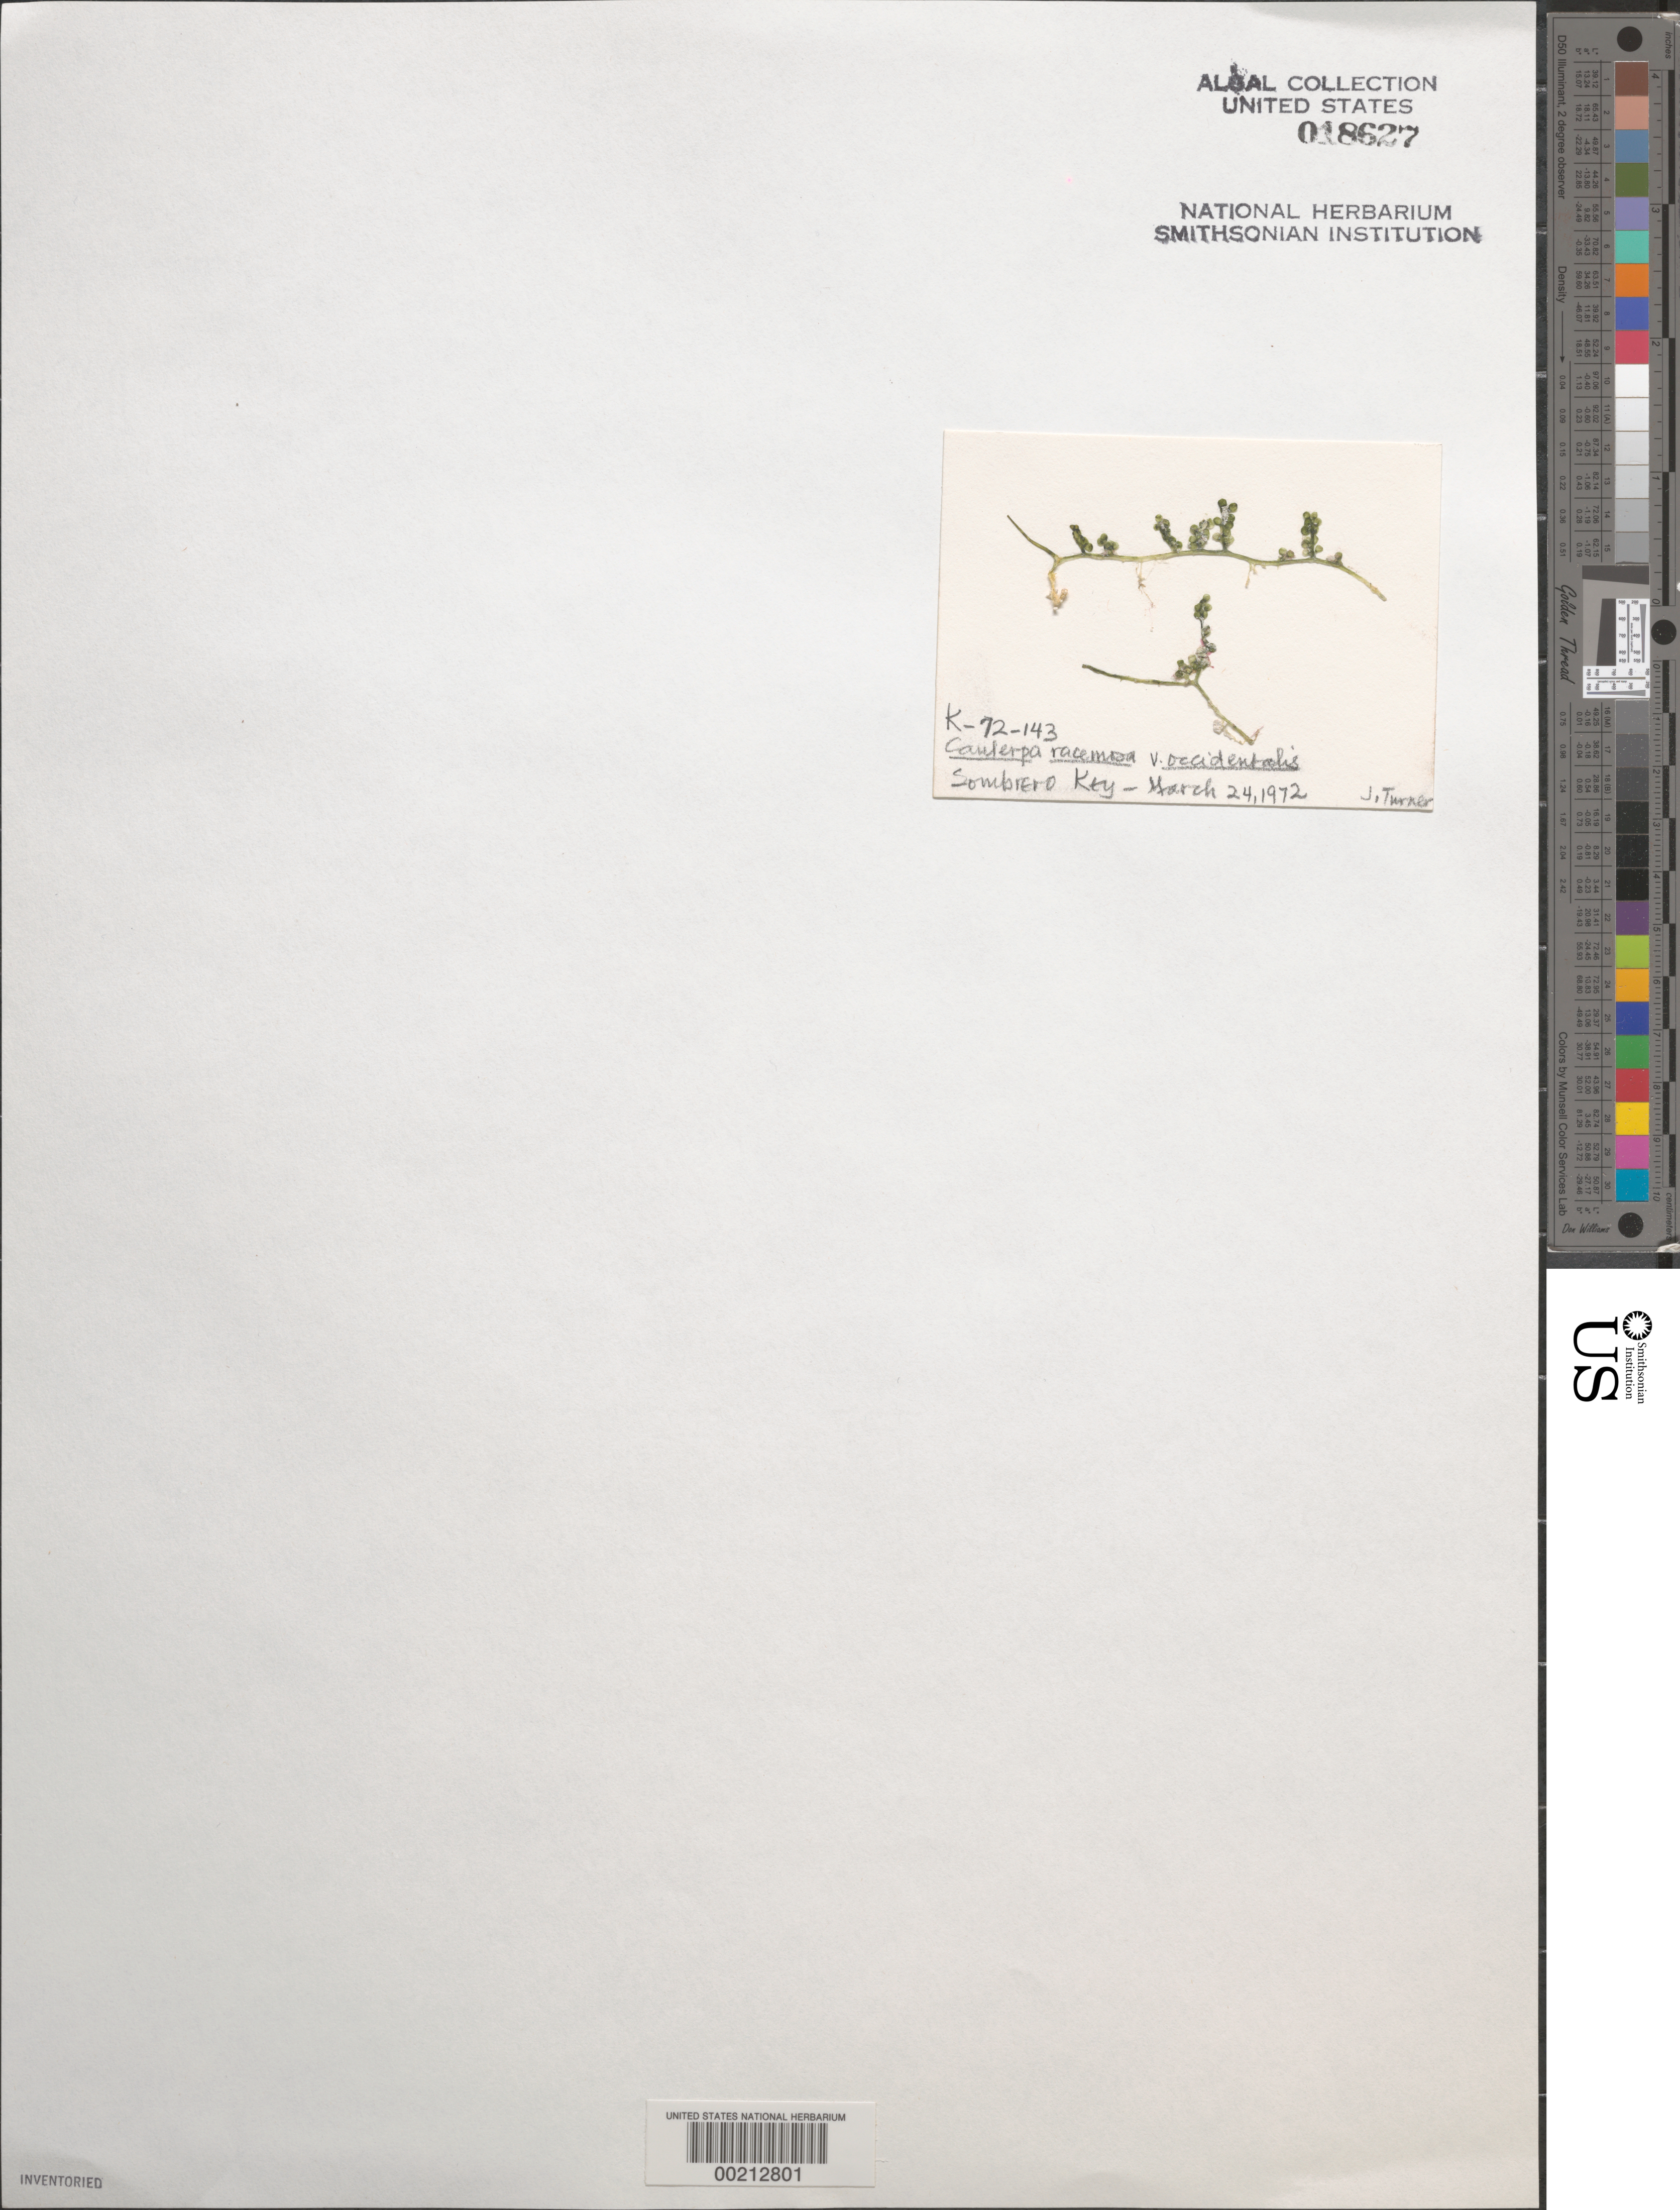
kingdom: Plantae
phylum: Chlorophyta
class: Ulvophyceae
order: Bryopsidales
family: Caulerpaceae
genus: Caulerpa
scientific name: Caulerpa racemosa var. occidentalis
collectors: J. Turner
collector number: K-72-143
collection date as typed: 24 Mar 1972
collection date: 1972-03-24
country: United States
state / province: Florida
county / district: Monroe County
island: Sombrero Key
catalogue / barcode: US 18627